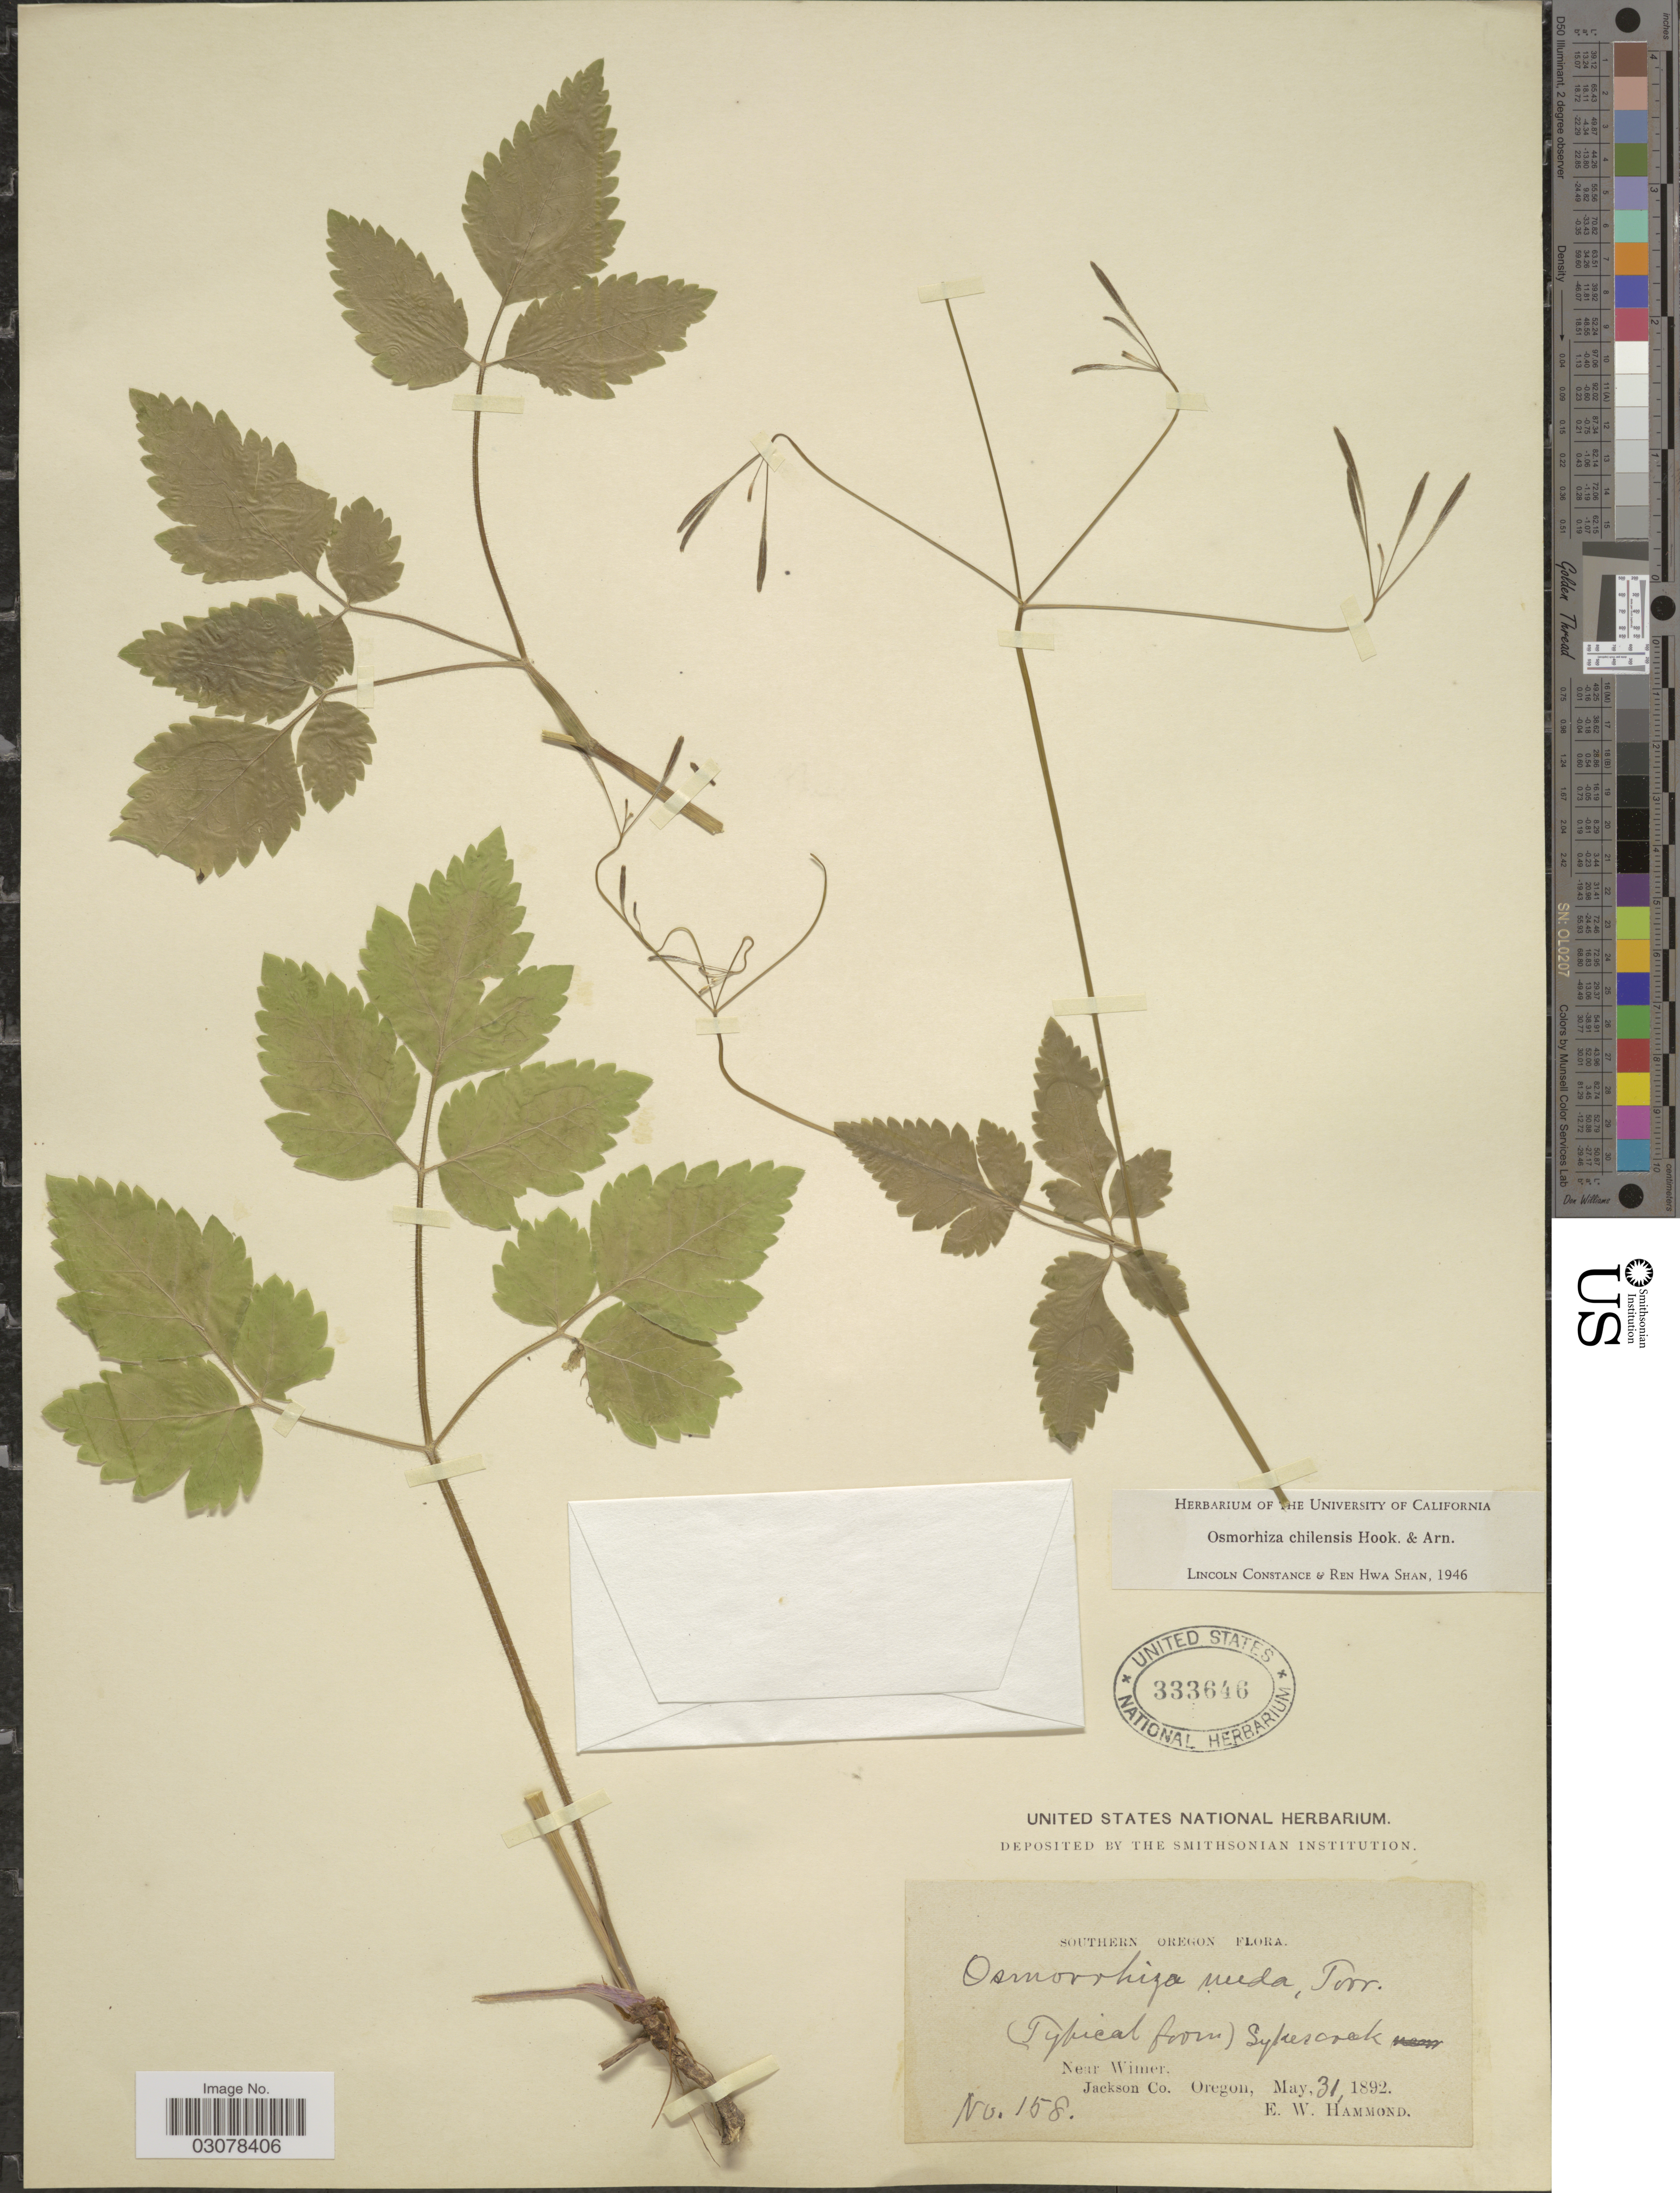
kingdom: Plantae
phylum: Tracheophyta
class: Magnoliopsida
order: Apiales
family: Apiaceae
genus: Osmorhiza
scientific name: Osmorhiza chilensis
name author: Hook. & Arn.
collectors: E. Hammond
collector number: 158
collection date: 1892-05-31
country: United States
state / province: Oregon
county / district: Jackson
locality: Southern Oregon. Near Wimer. Jackson Co. Sykes creek.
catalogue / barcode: US 333646